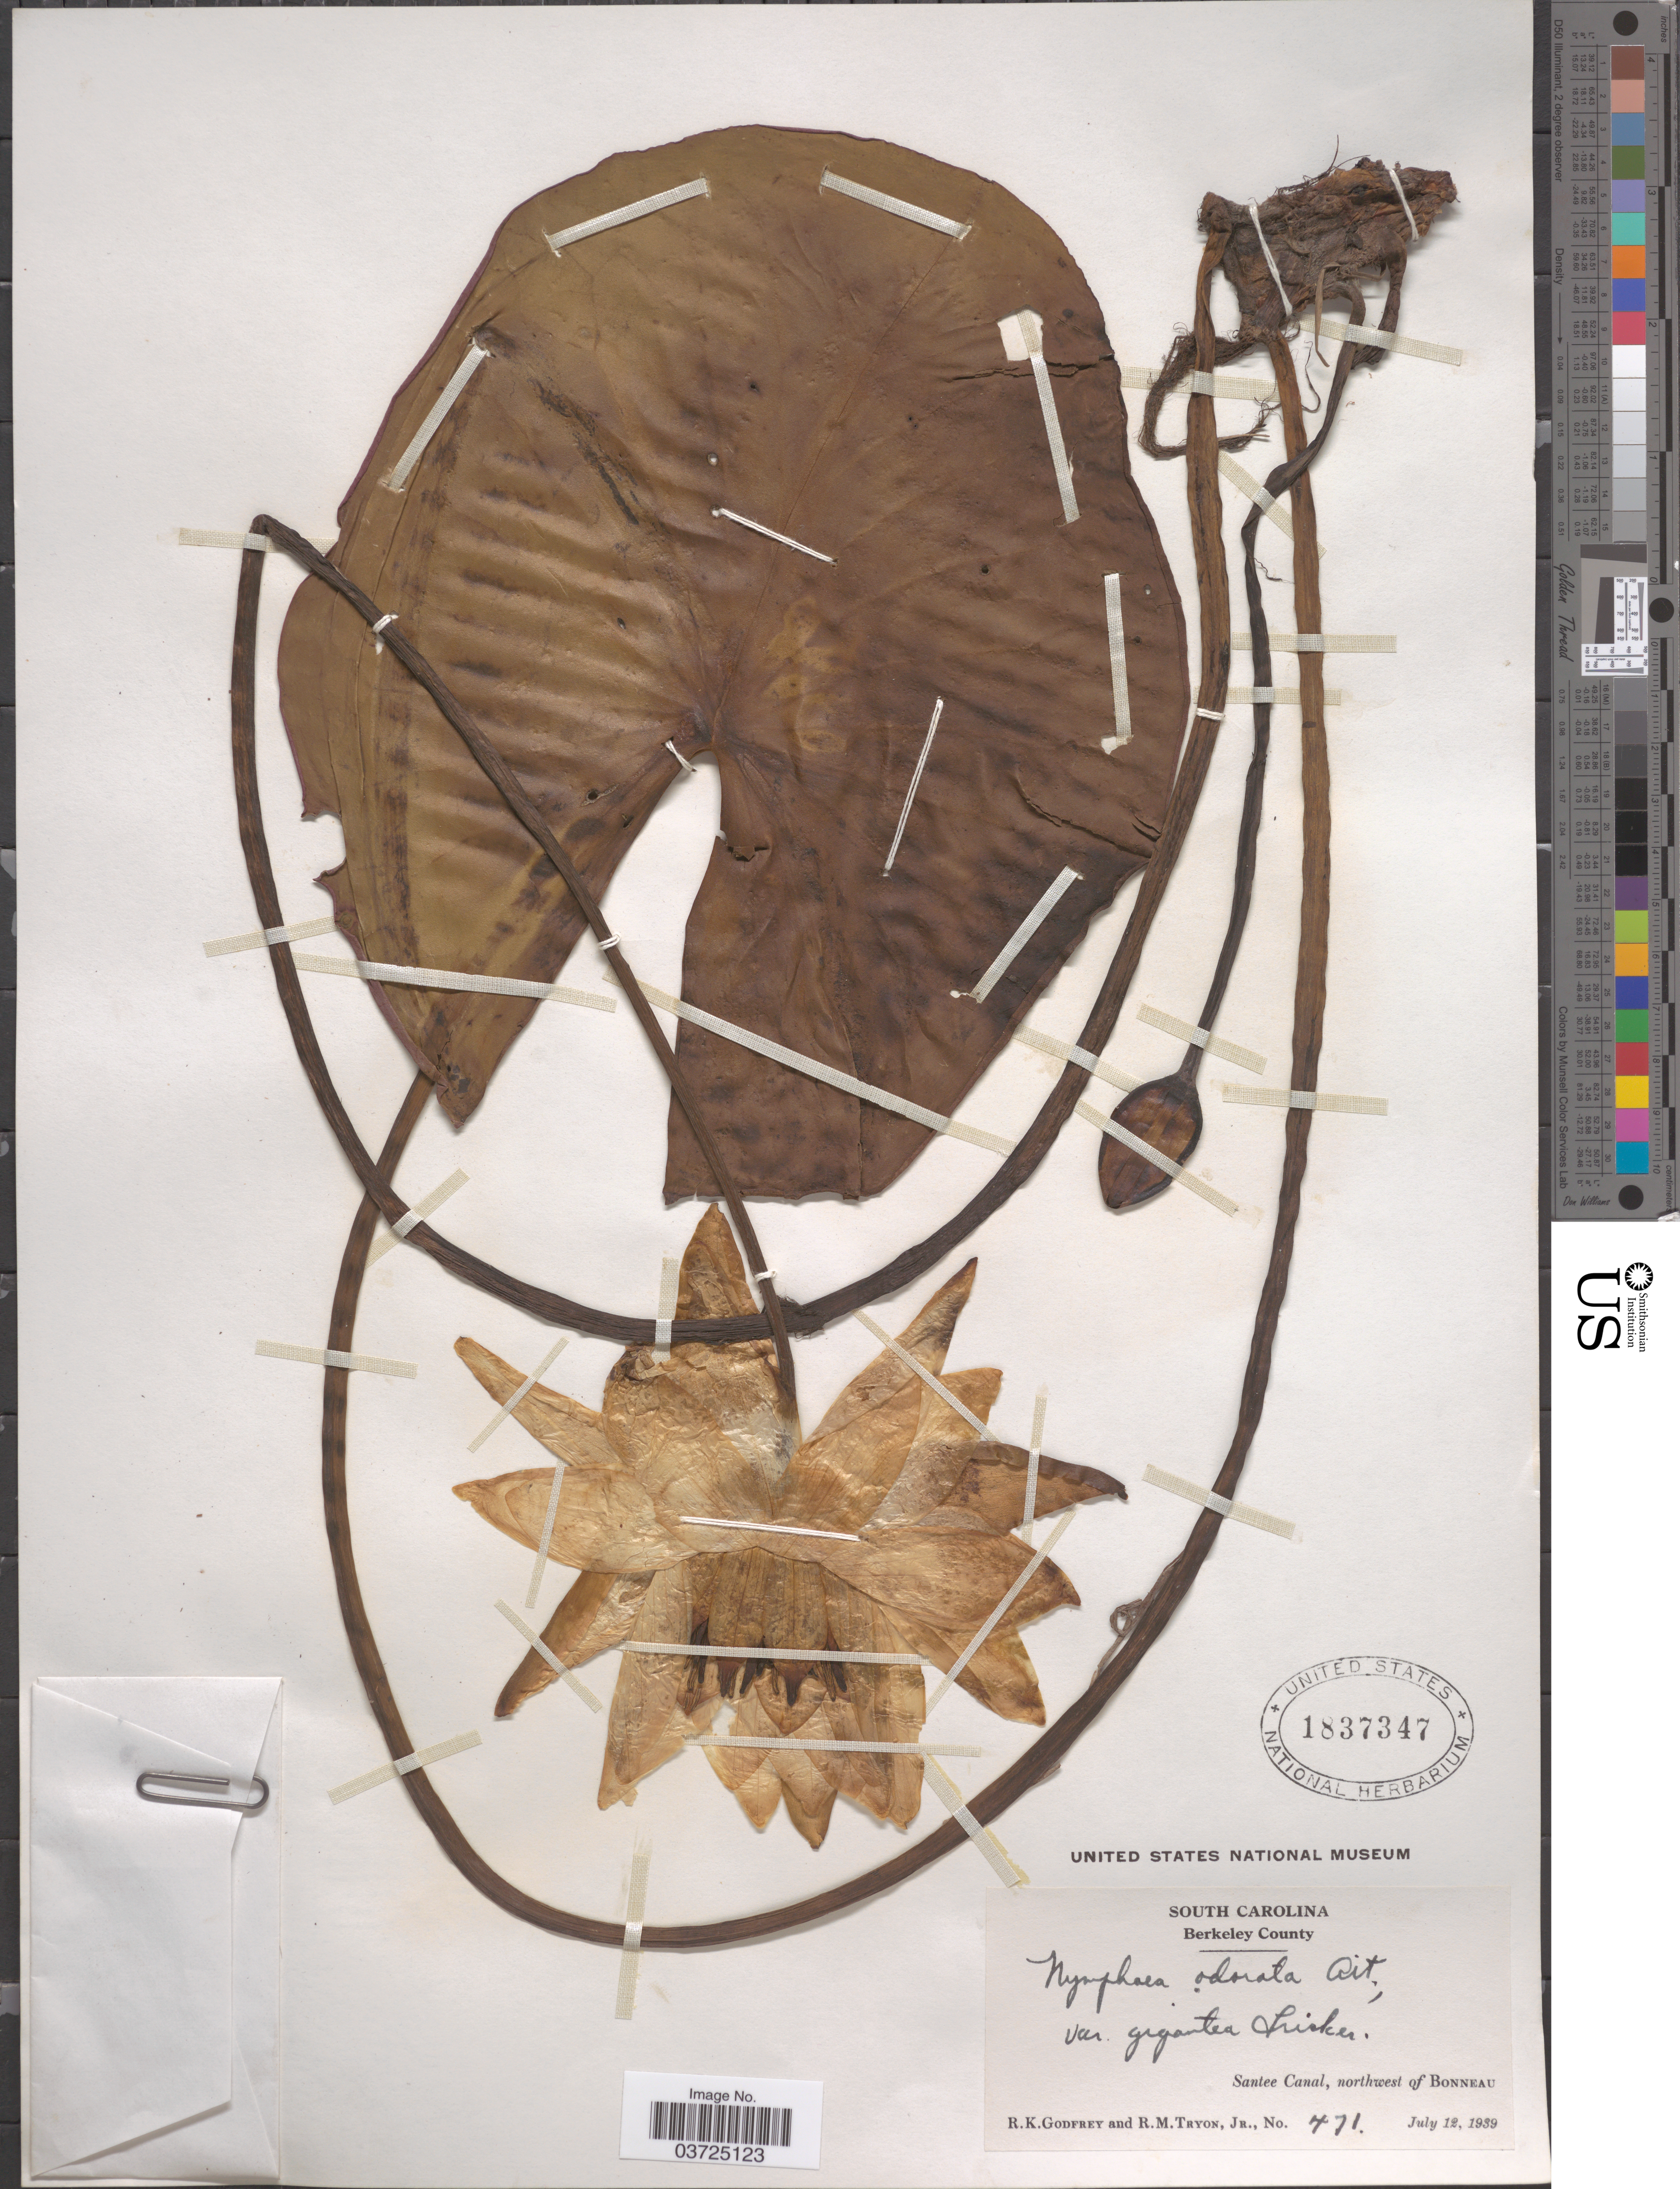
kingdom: Plantae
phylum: Tracheophyta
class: Magnoliopsida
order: Nymphaeales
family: Nymphaeaceae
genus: Nymphaea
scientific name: Nymphaea odorata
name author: Aiton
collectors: R. K. Godfrey & R. Tryon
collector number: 471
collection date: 1939-07-12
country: United States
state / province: South Carolina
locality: Berkeley County. Santee Canal, northwest of Bonneau.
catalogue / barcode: US 1837347